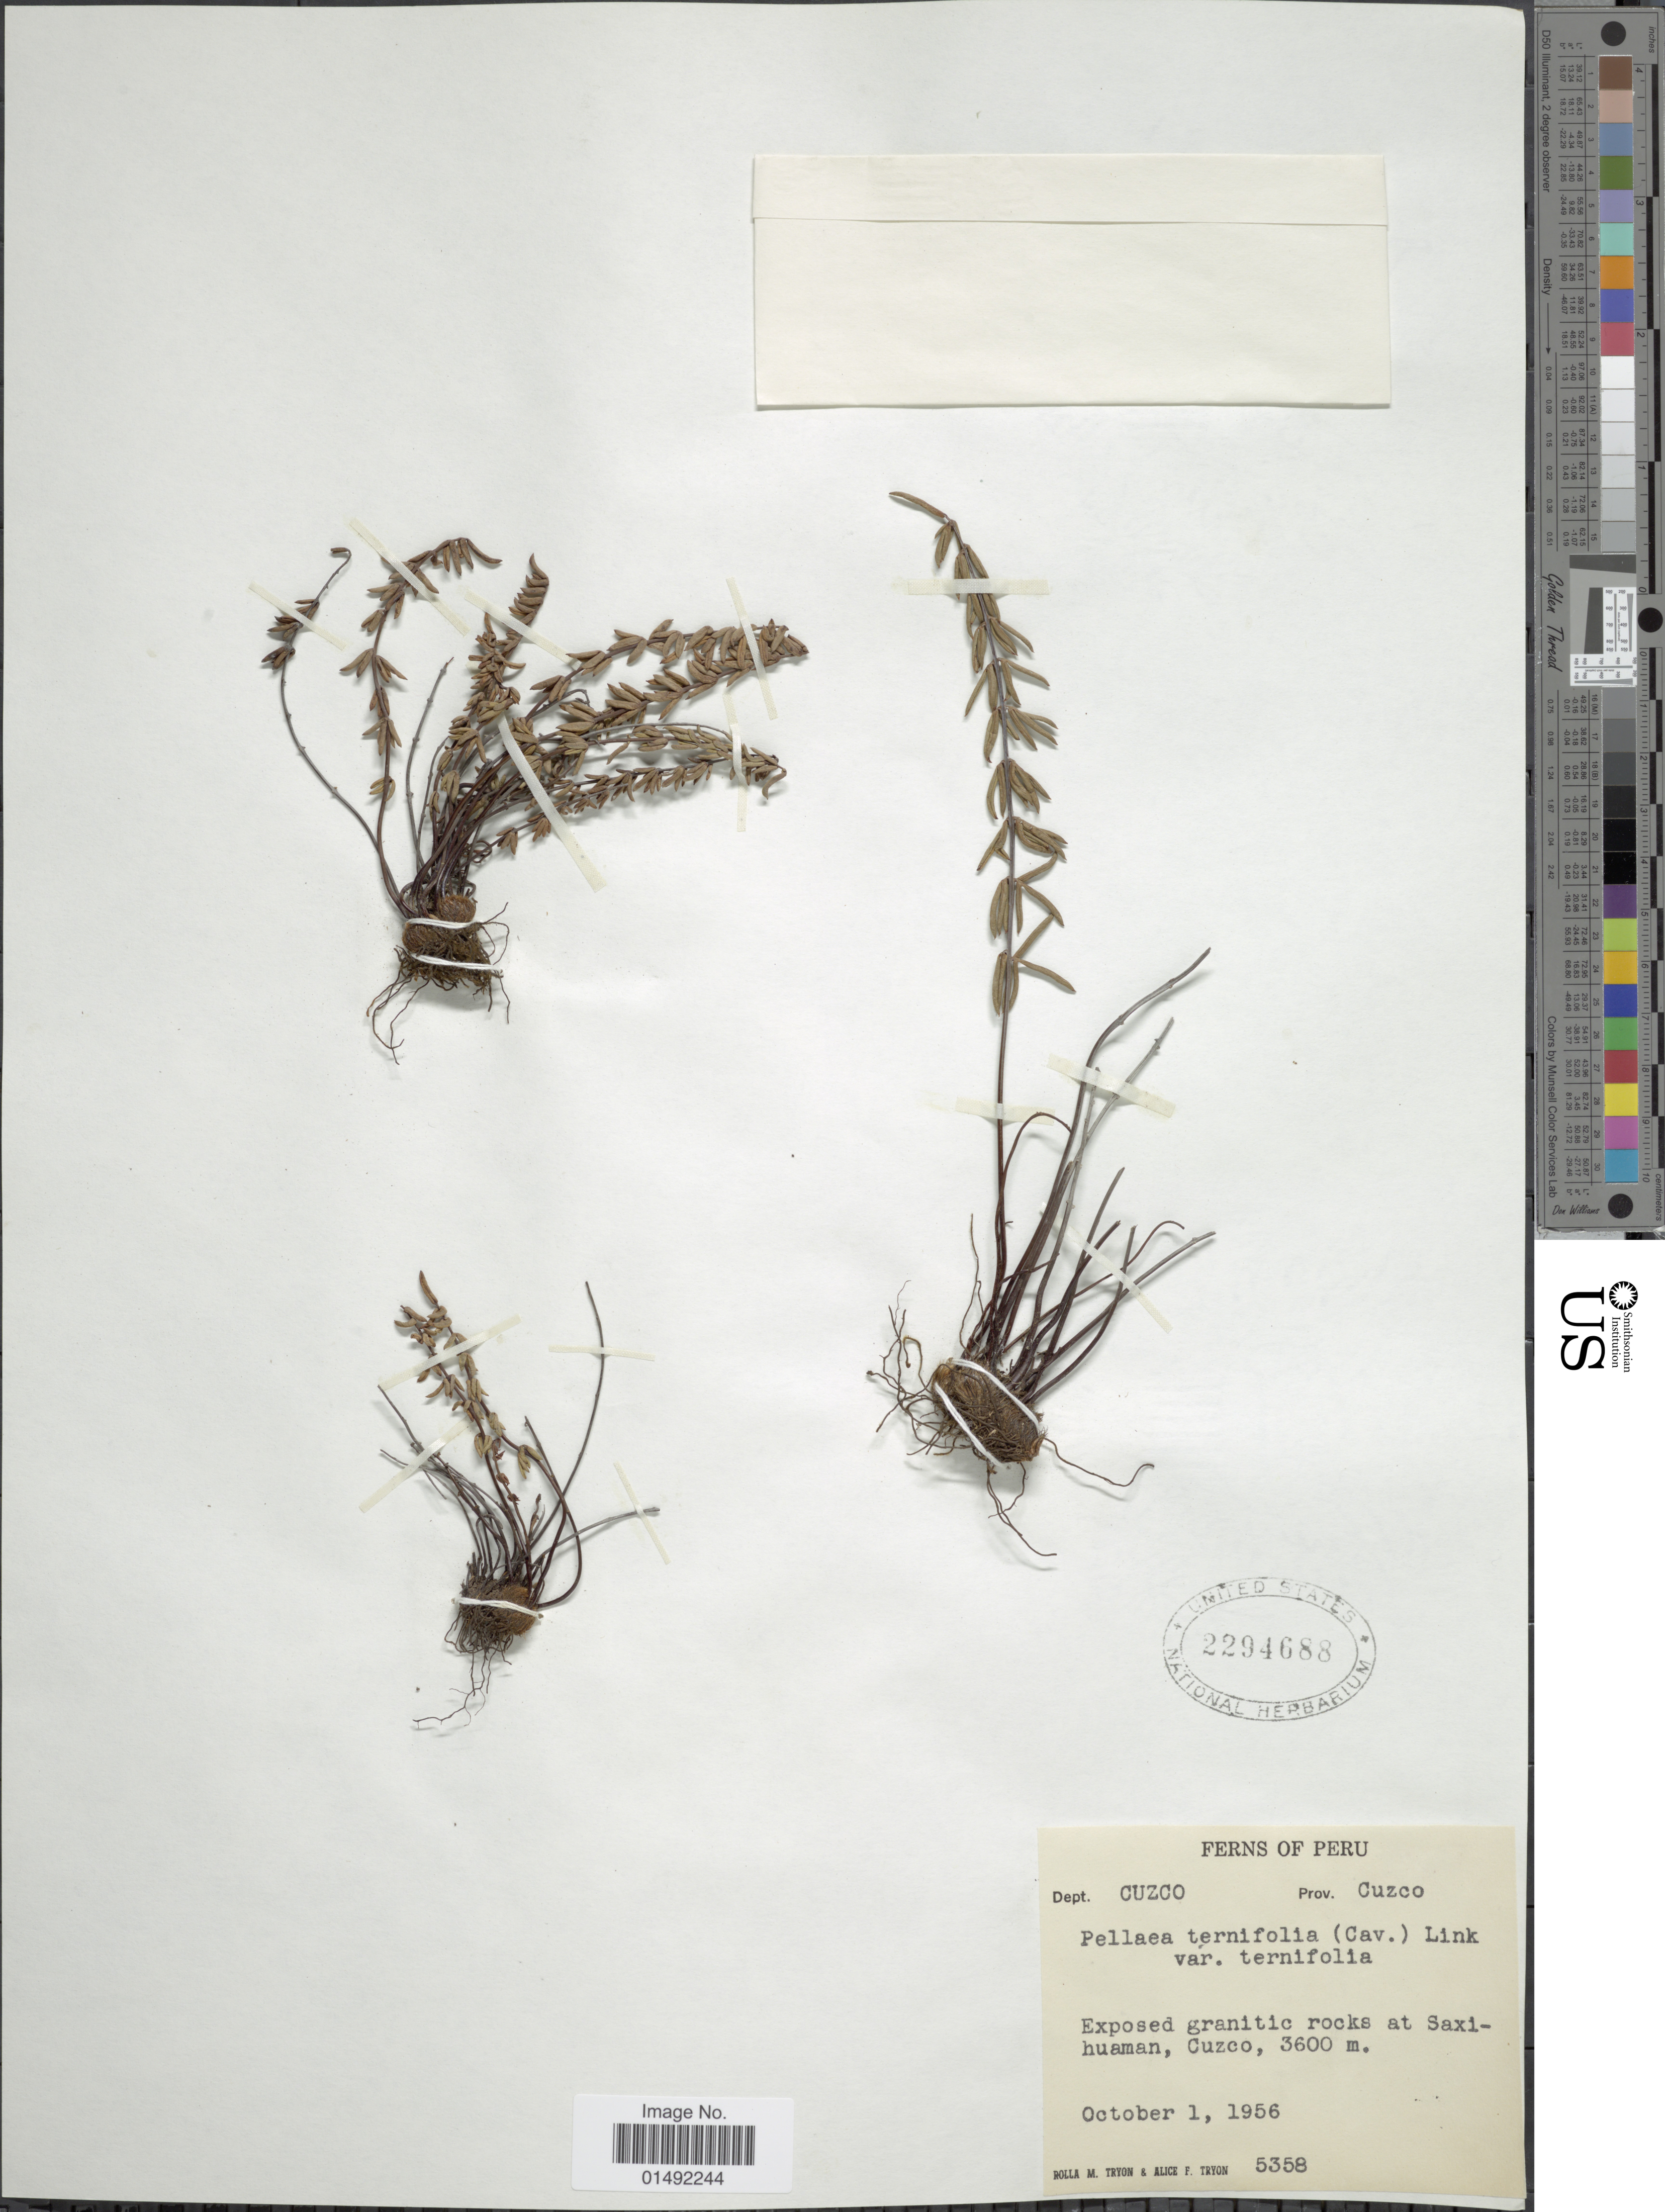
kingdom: Plantae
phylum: Tracheophyta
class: Polypodiopsida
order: Polypodiales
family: Pteridaceae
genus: Pellaea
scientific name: Pellaea ternifolia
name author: (Cav.) Link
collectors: R. M. Tryon & A. F. Tryon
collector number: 5358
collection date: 1956-10-01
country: Peru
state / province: Cusco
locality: Dept. Cuzco, Exposed granitic rocks at Saxihuaman, Cuzco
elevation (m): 3600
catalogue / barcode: US 2294688